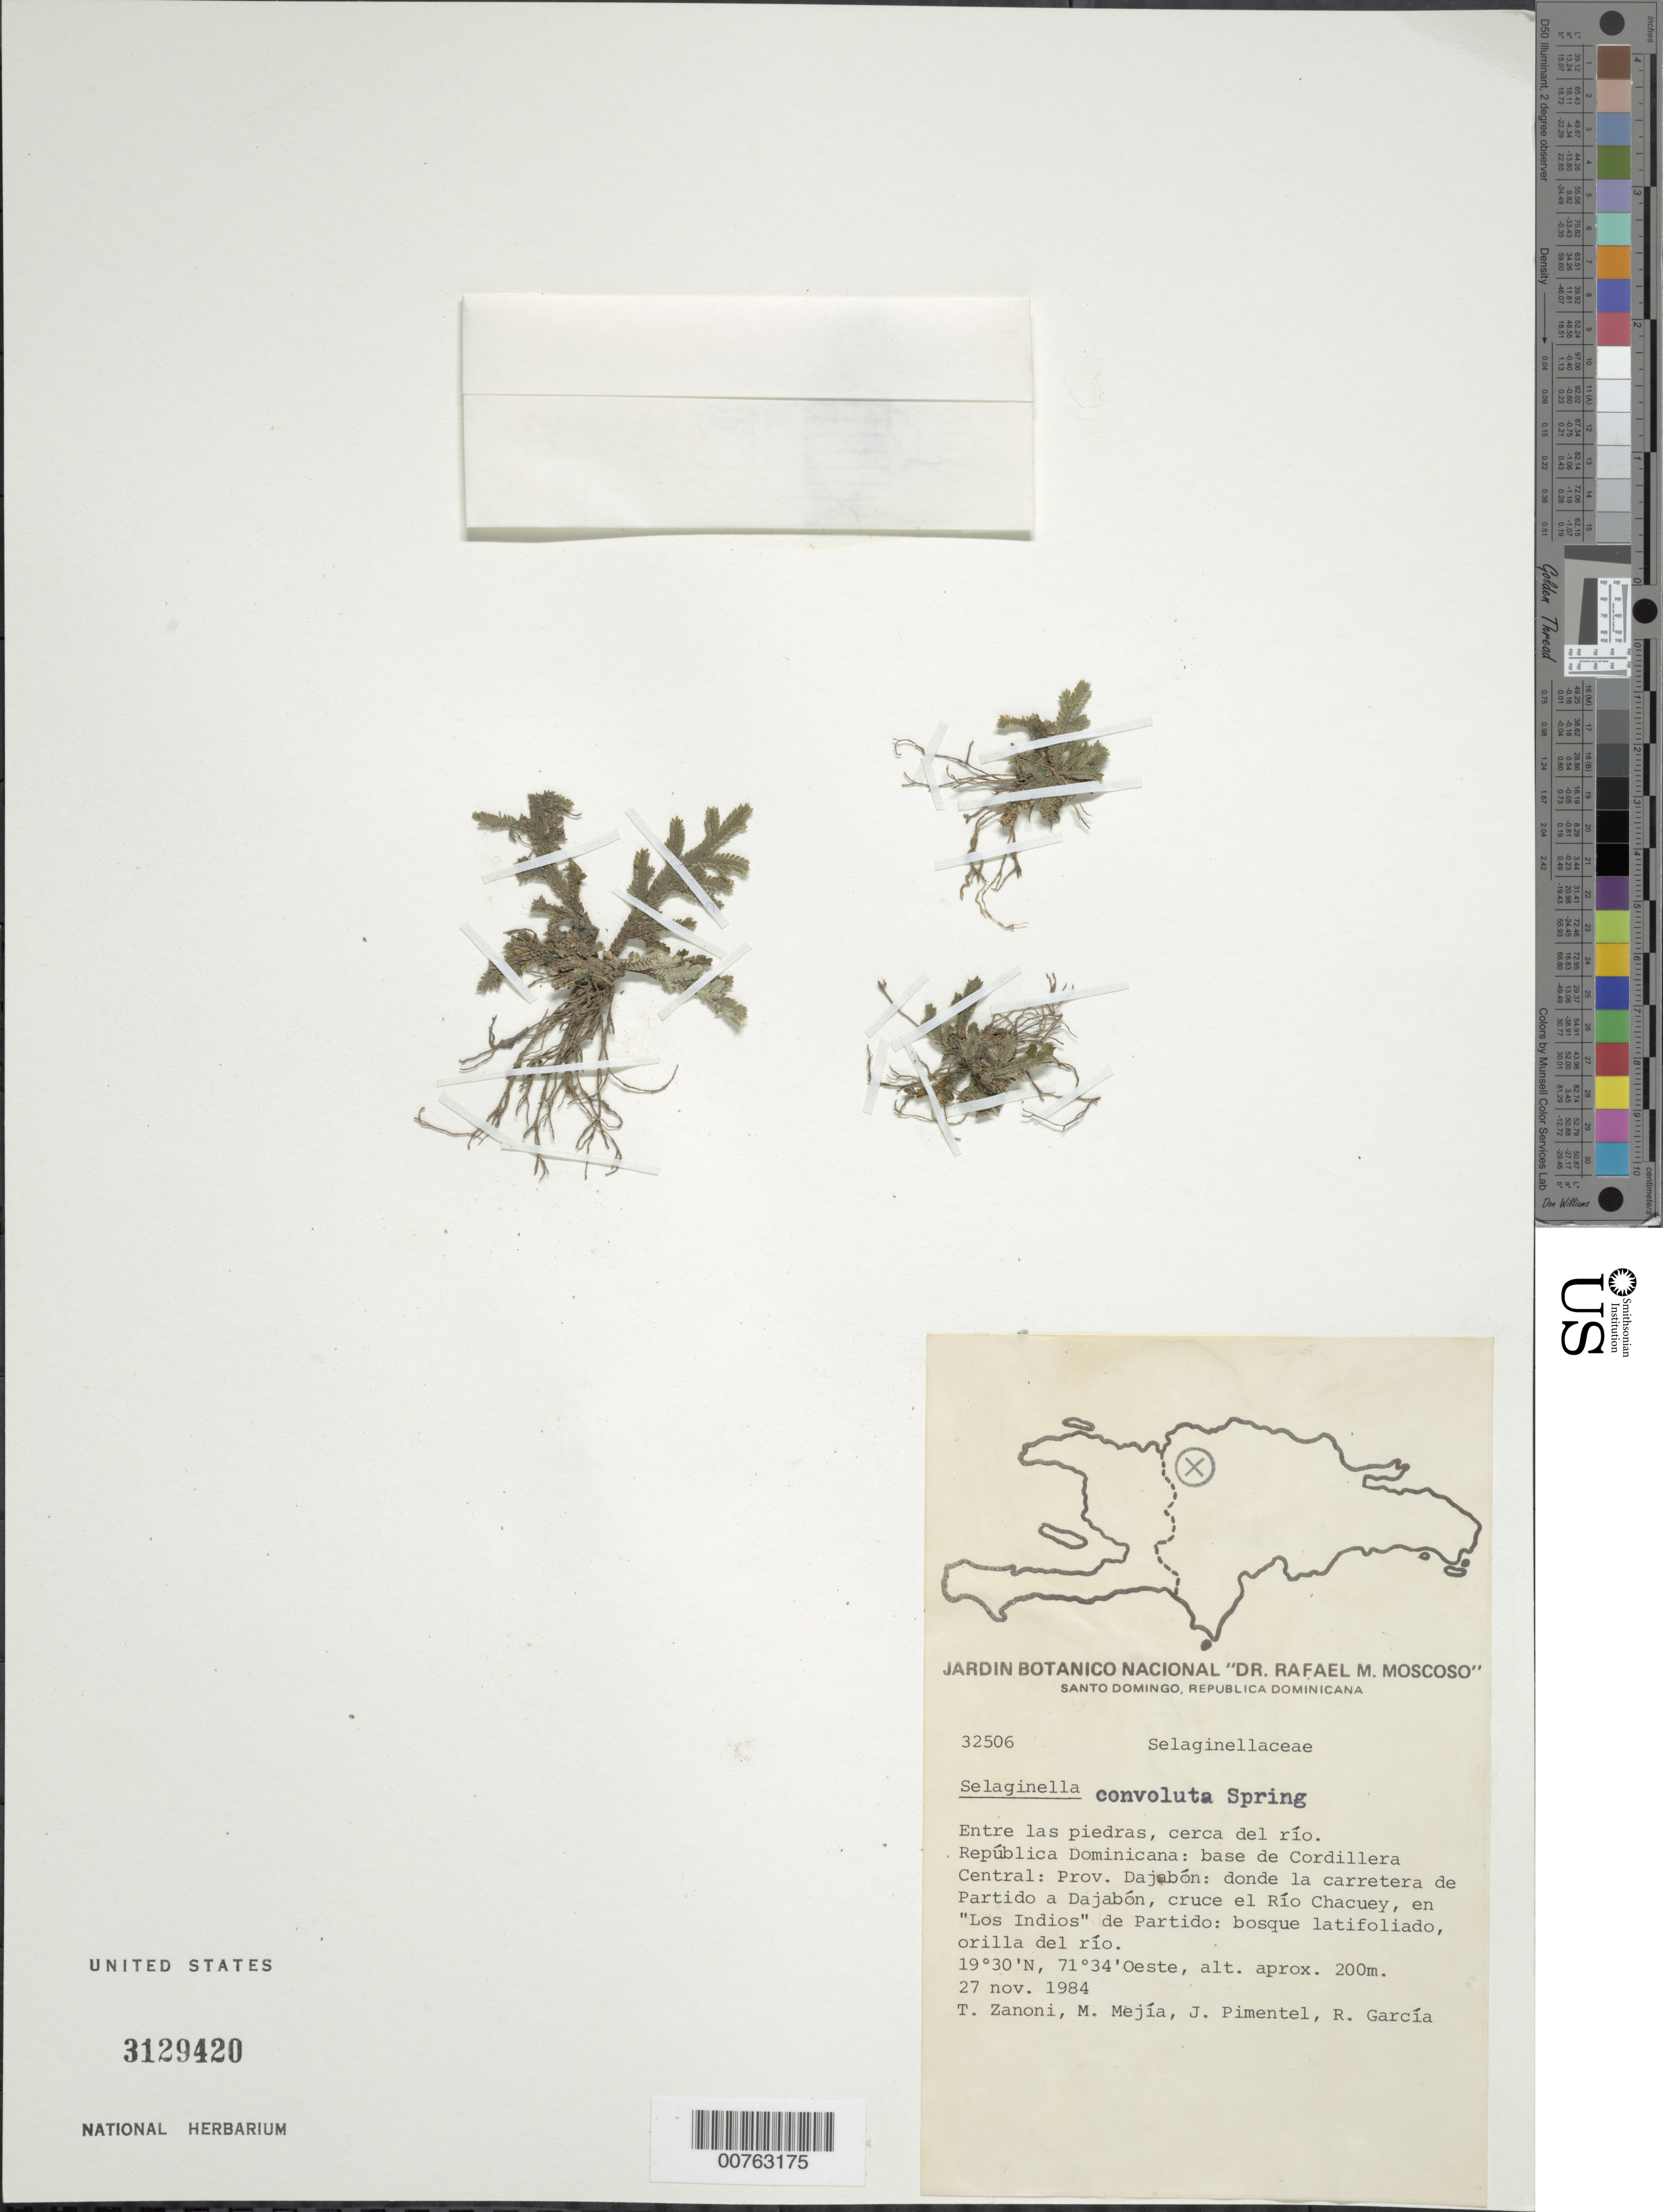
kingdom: Plantae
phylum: Tracheophyta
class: Lycopodiopsida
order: Selaginellales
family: Selaginellaceae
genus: Selaginella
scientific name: Selaginella convoluta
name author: (Arn.) Spring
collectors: T. A. Zanoni, M. Mejia, J. Pimentel & R. G. García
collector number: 32506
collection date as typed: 27 Nov 1984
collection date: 1984-11-27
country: Dominican Republic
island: Hispaniola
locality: Base de la Cordillera Central. Provincia Dajabón, cruce el Río Chacuey, en "Los Indios" de Partido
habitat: Entre las piedras, cerca del río. Bosque latifoliado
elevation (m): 200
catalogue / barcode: US 3129420